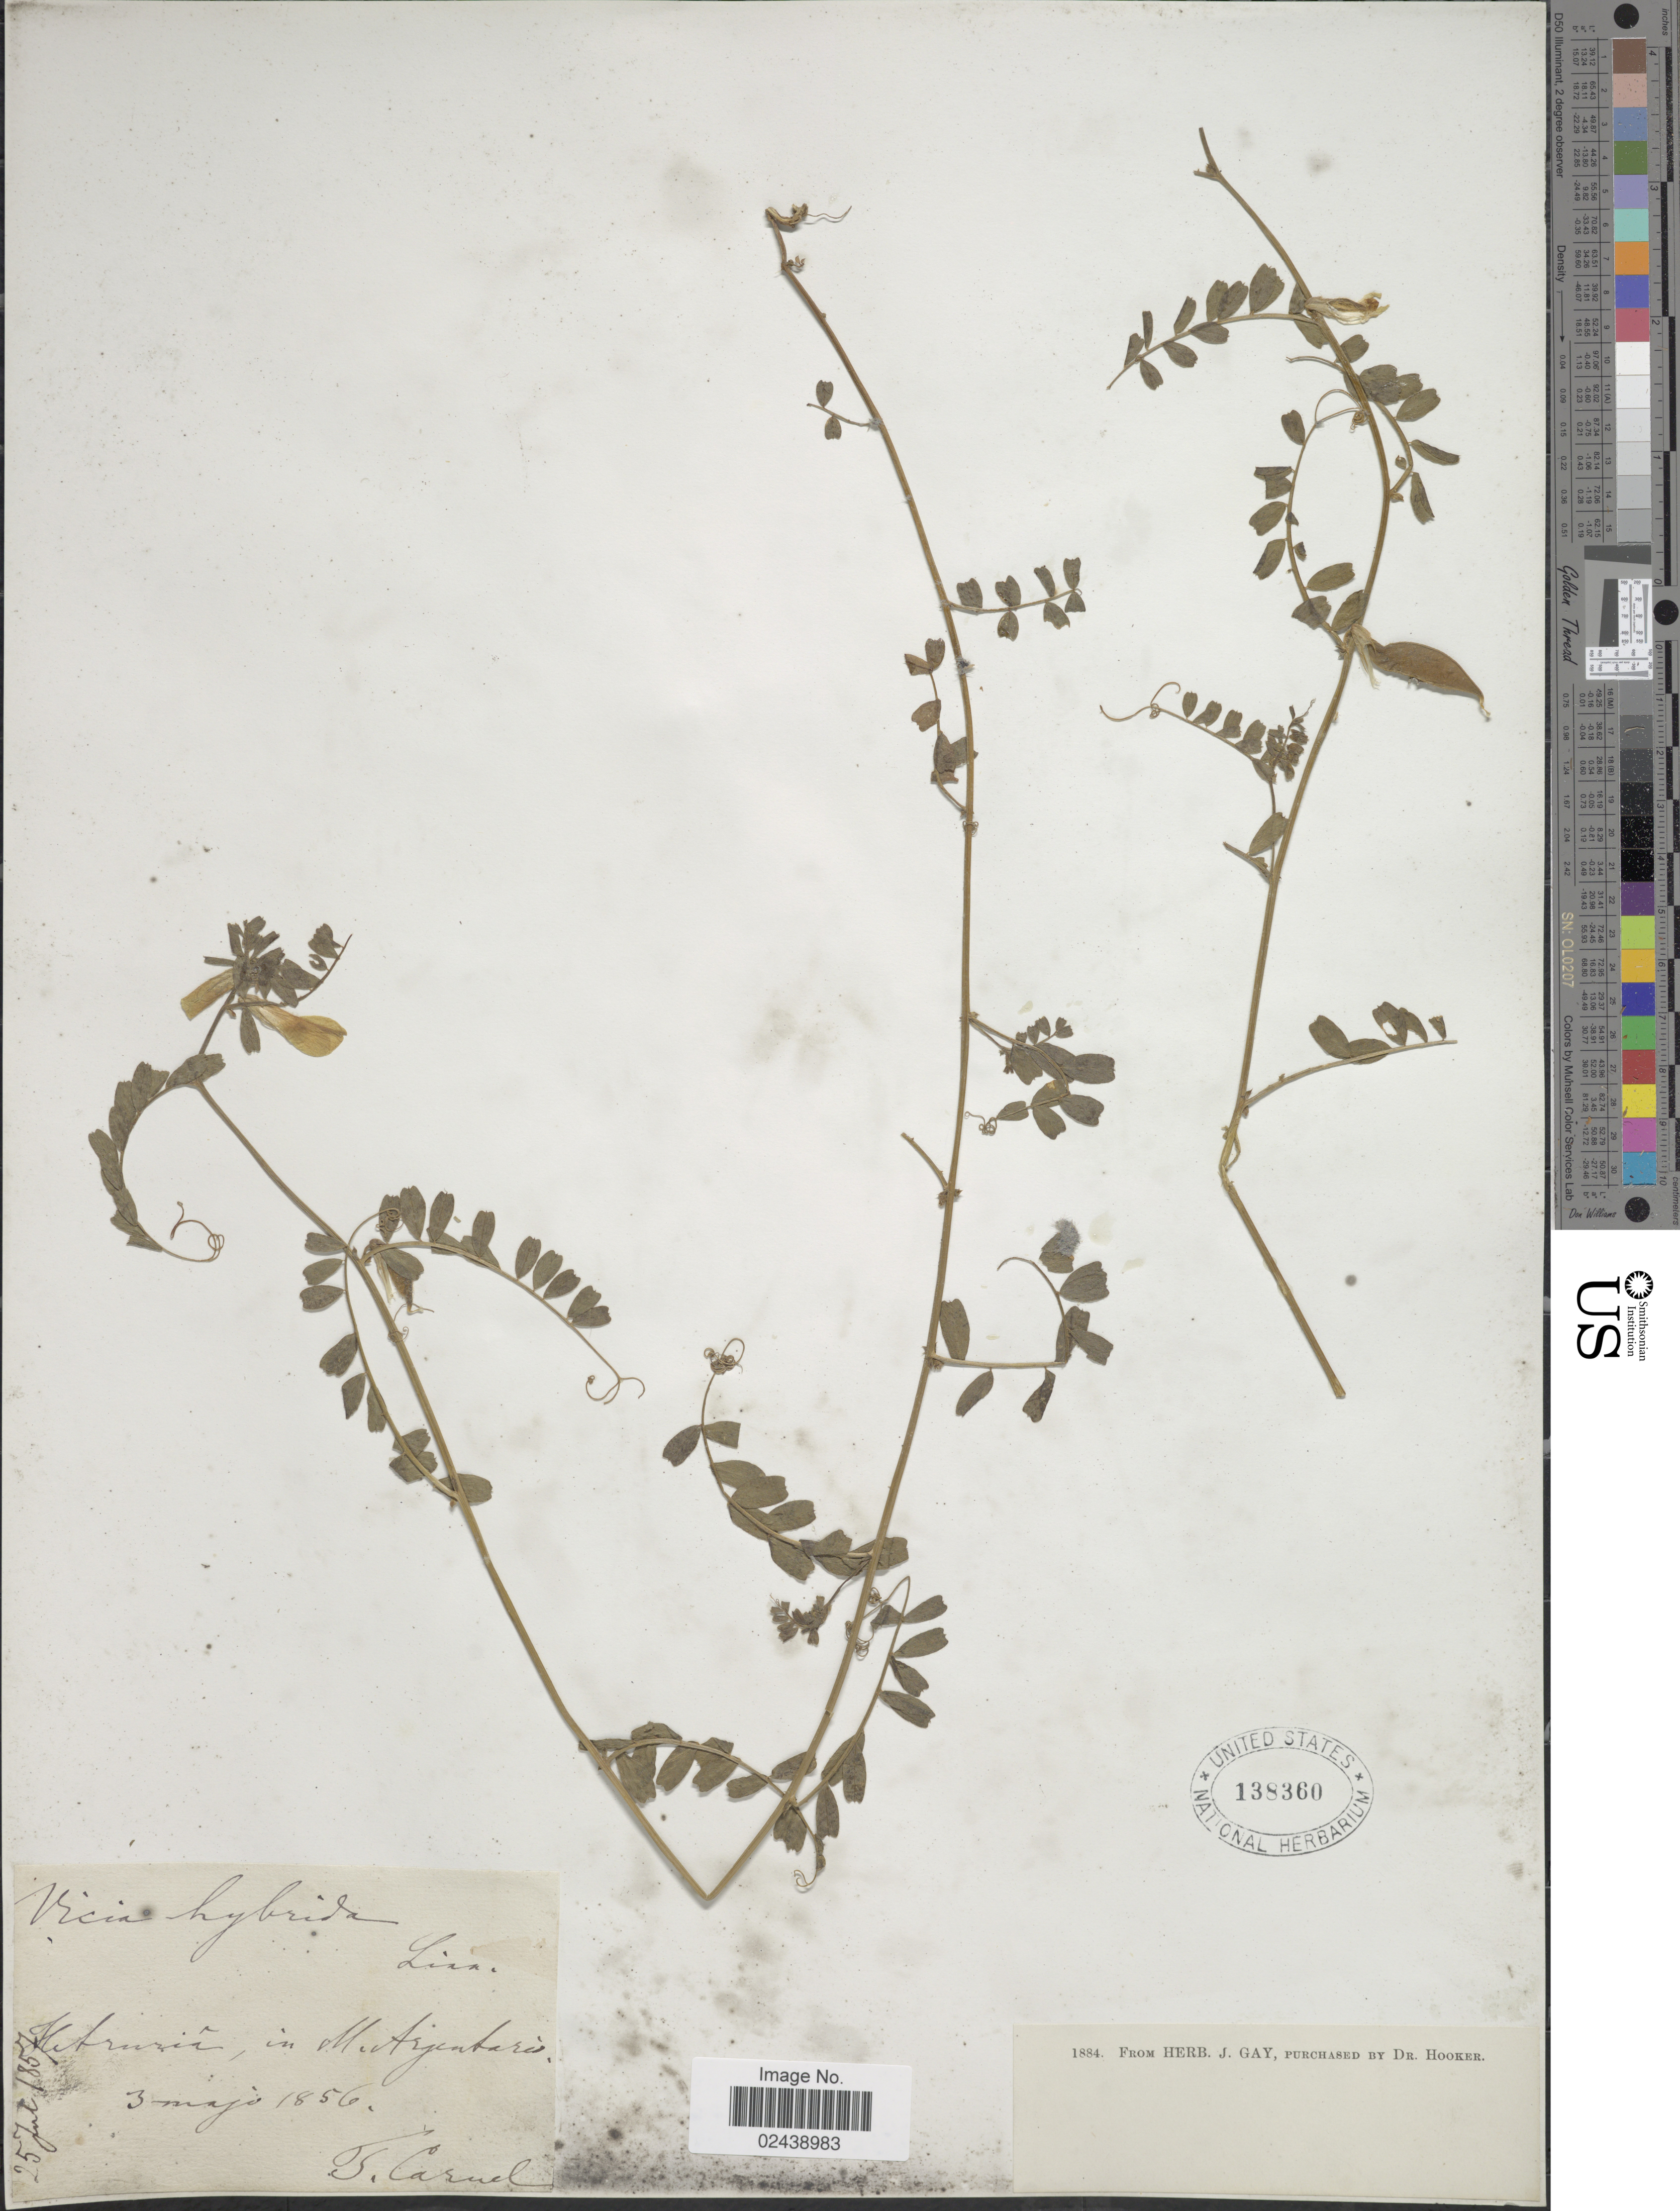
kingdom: Plantae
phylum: Tracheophyta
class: Magnoliopsida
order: Fabales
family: Fabaceae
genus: Vicia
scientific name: Vicia hybrida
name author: L.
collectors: T. Caruel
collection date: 1856-05-03/1857-07-27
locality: Hetruria, in Mictrejentarias [interpreted]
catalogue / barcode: US 138360